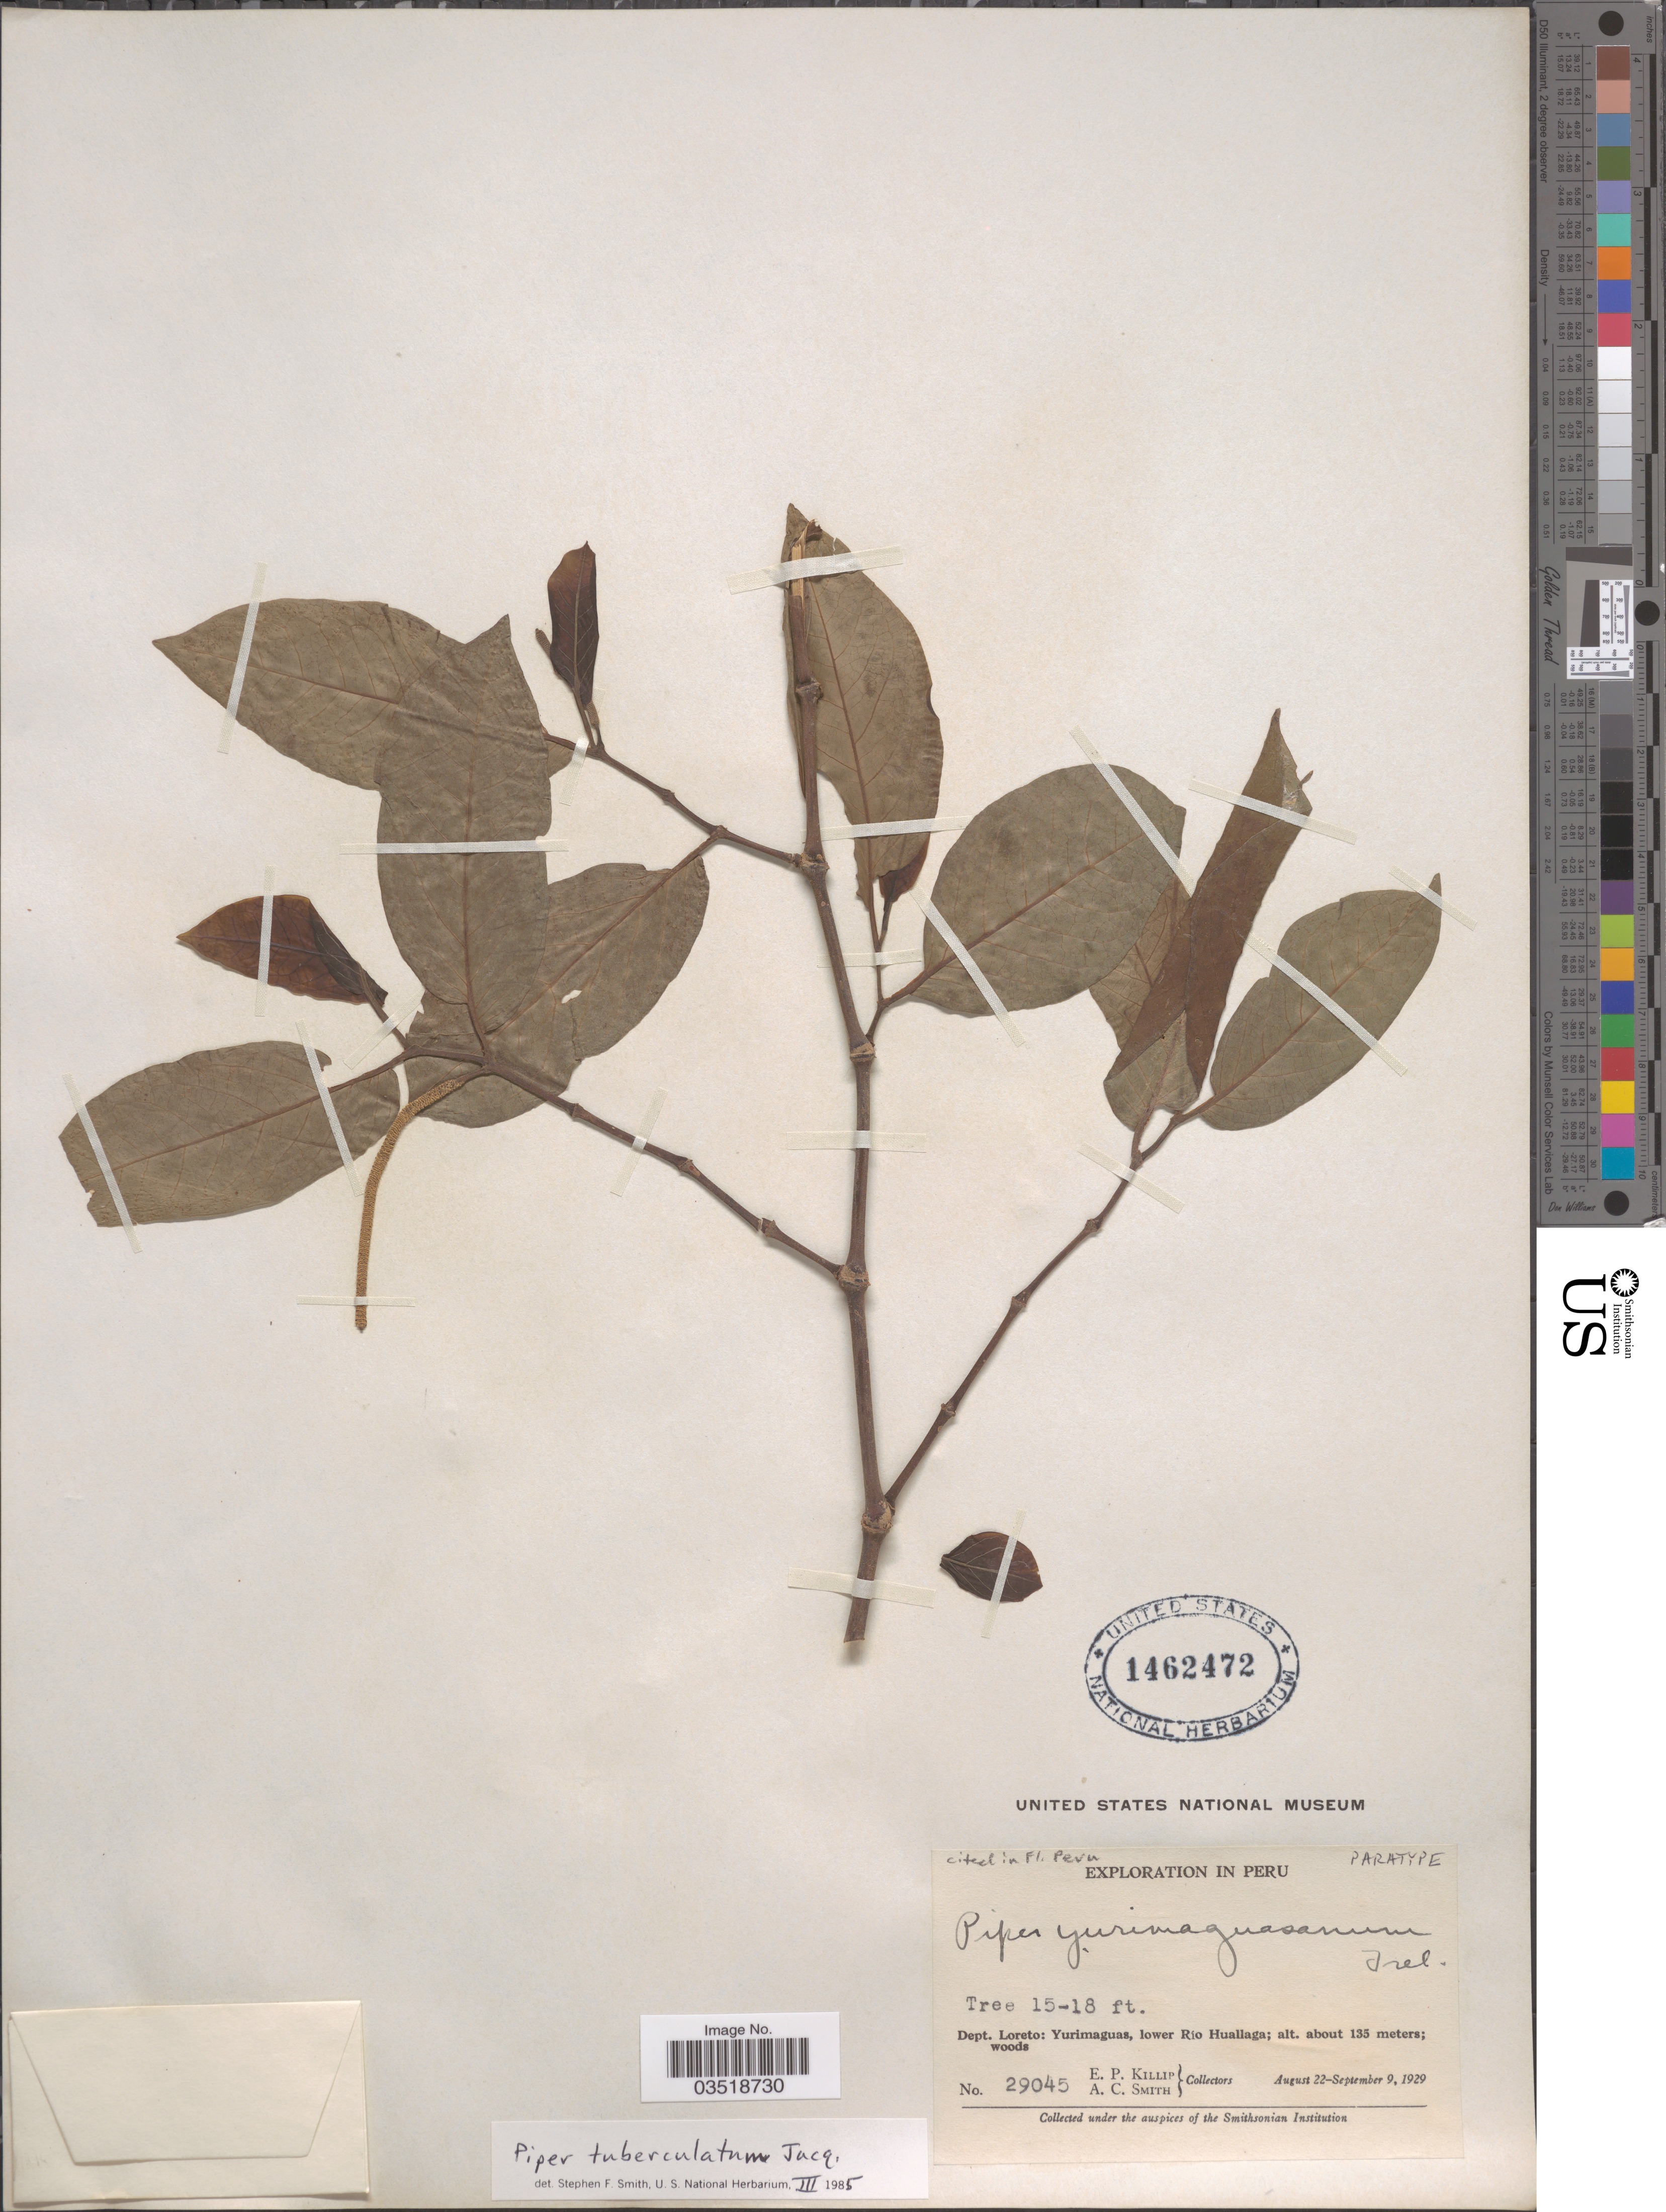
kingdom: Plantae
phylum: Tracheophyta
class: Magnoliopsida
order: Piperales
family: Piperaceae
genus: Piper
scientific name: Piper yurimaguasanum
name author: Trel. in J.F. Macbr.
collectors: E. P. Killip & A. C. Smith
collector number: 29045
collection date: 1929-08-22/1929-09-09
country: Peru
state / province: Loreto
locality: Dept. Loreto: Yurimaguas, lower Rio Huallaga.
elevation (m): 135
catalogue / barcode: US 1462472